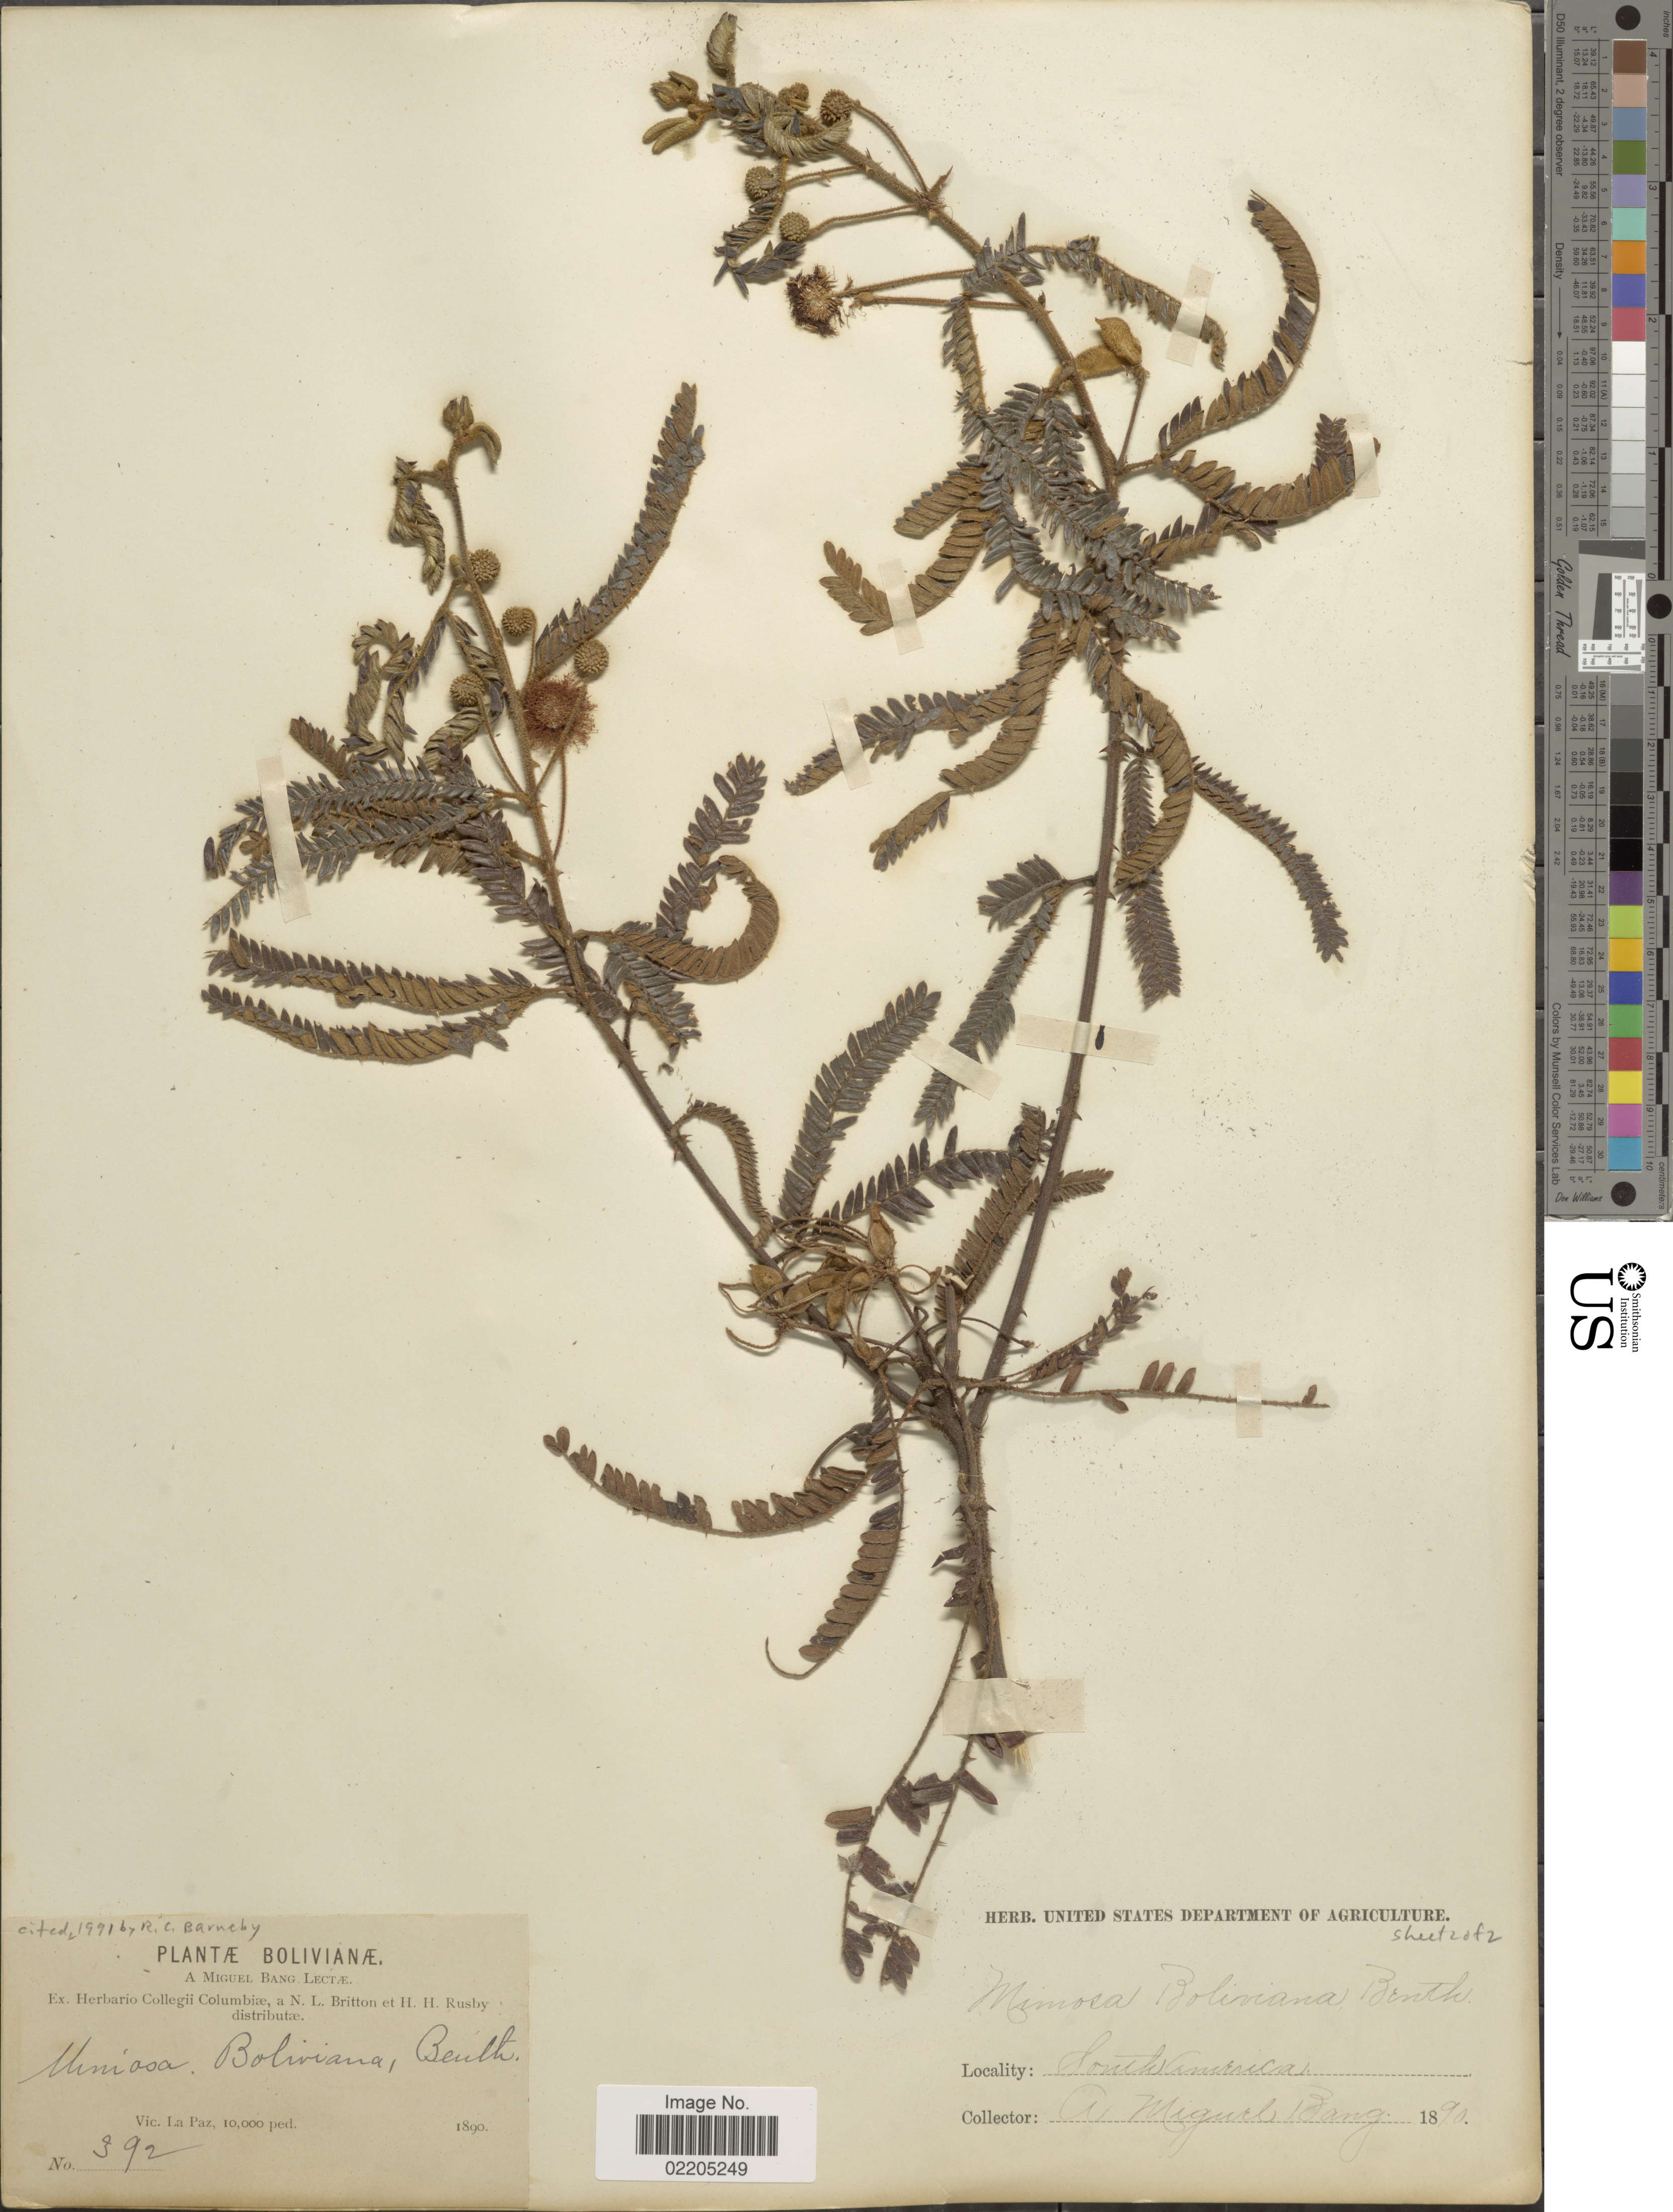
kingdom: Plantae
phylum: Tracheophyta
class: Magnoliopsida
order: Fabales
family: Fabaceae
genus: Mimosa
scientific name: Mimosa boliviana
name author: Benth.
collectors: M. Bang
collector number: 392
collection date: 1890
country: Bolivia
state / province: La Paz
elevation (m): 3048